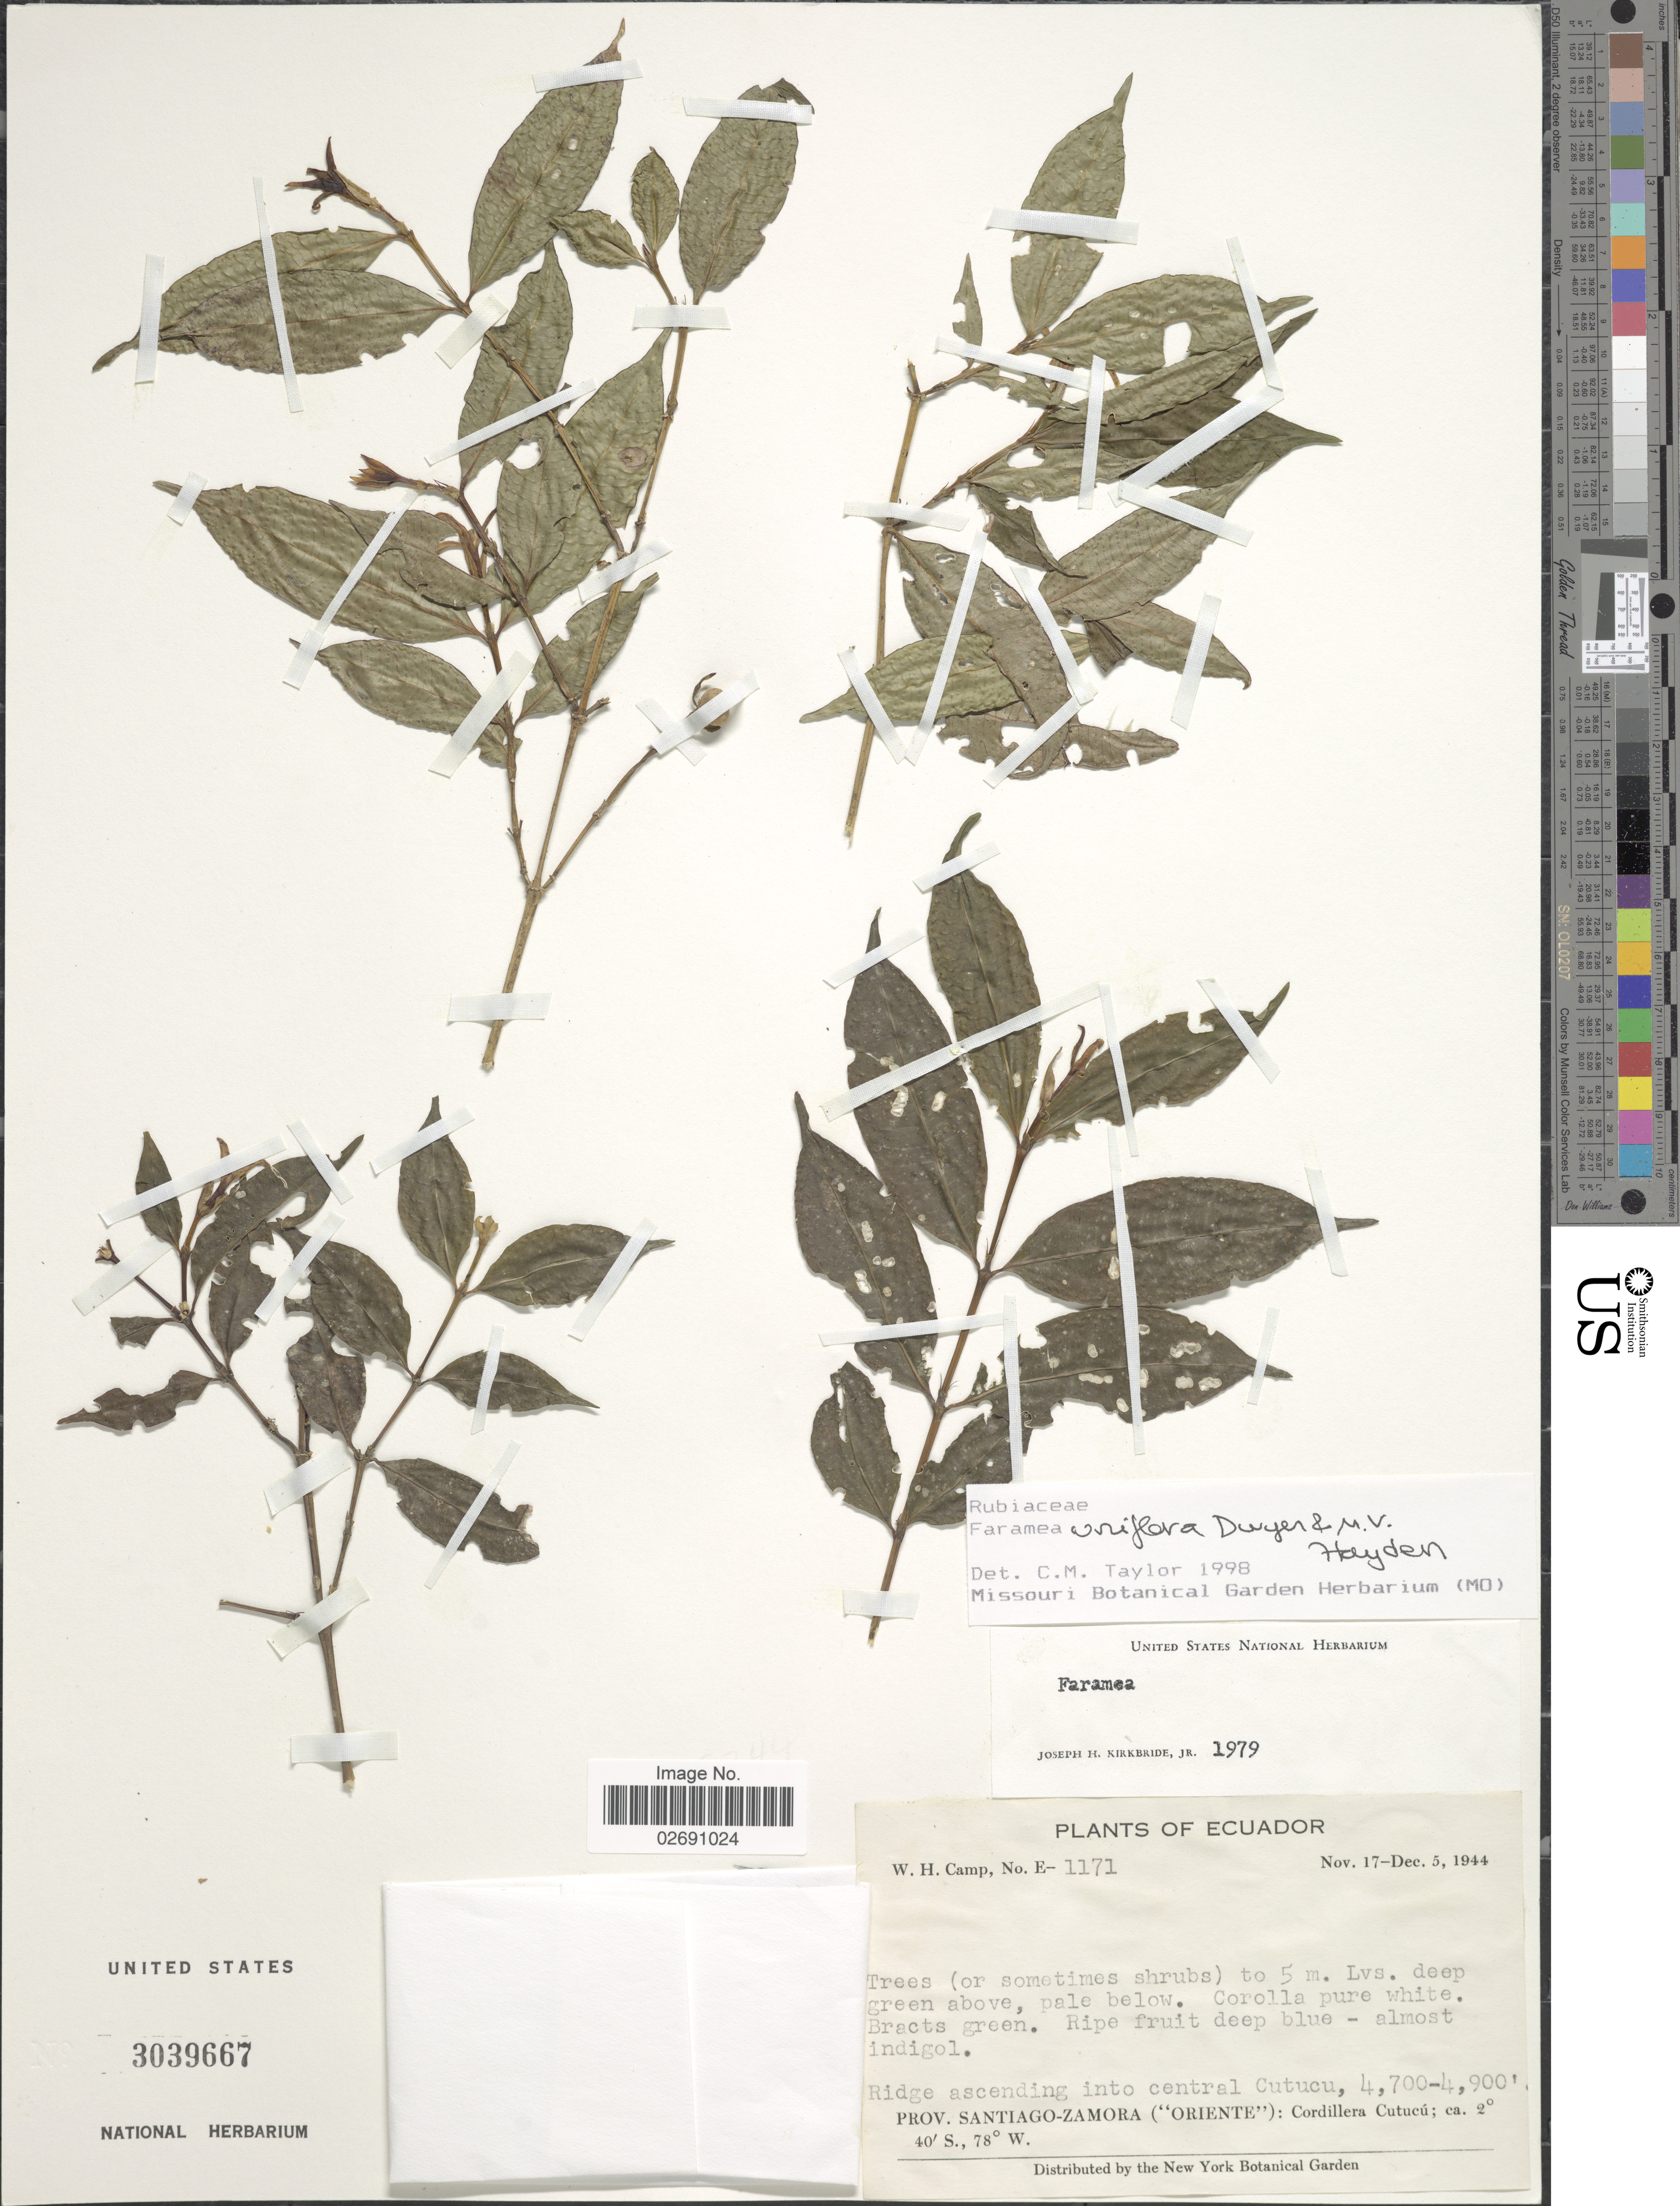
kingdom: Plantae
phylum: Tracheophyta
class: Magnoliopsida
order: Gentianales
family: Rubiaceae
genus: Faramea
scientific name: Faramea uniflora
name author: Dwyer & M.V. Hayden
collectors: W. H. Camp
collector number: E-1171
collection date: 1944-11-17/1944-12-05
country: Ecuador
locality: Ridge ascending into central Cutucu, Prov. Santiago-Zamora ("Oriente"): Cordillera Cutucu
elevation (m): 1433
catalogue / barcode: US 3039667